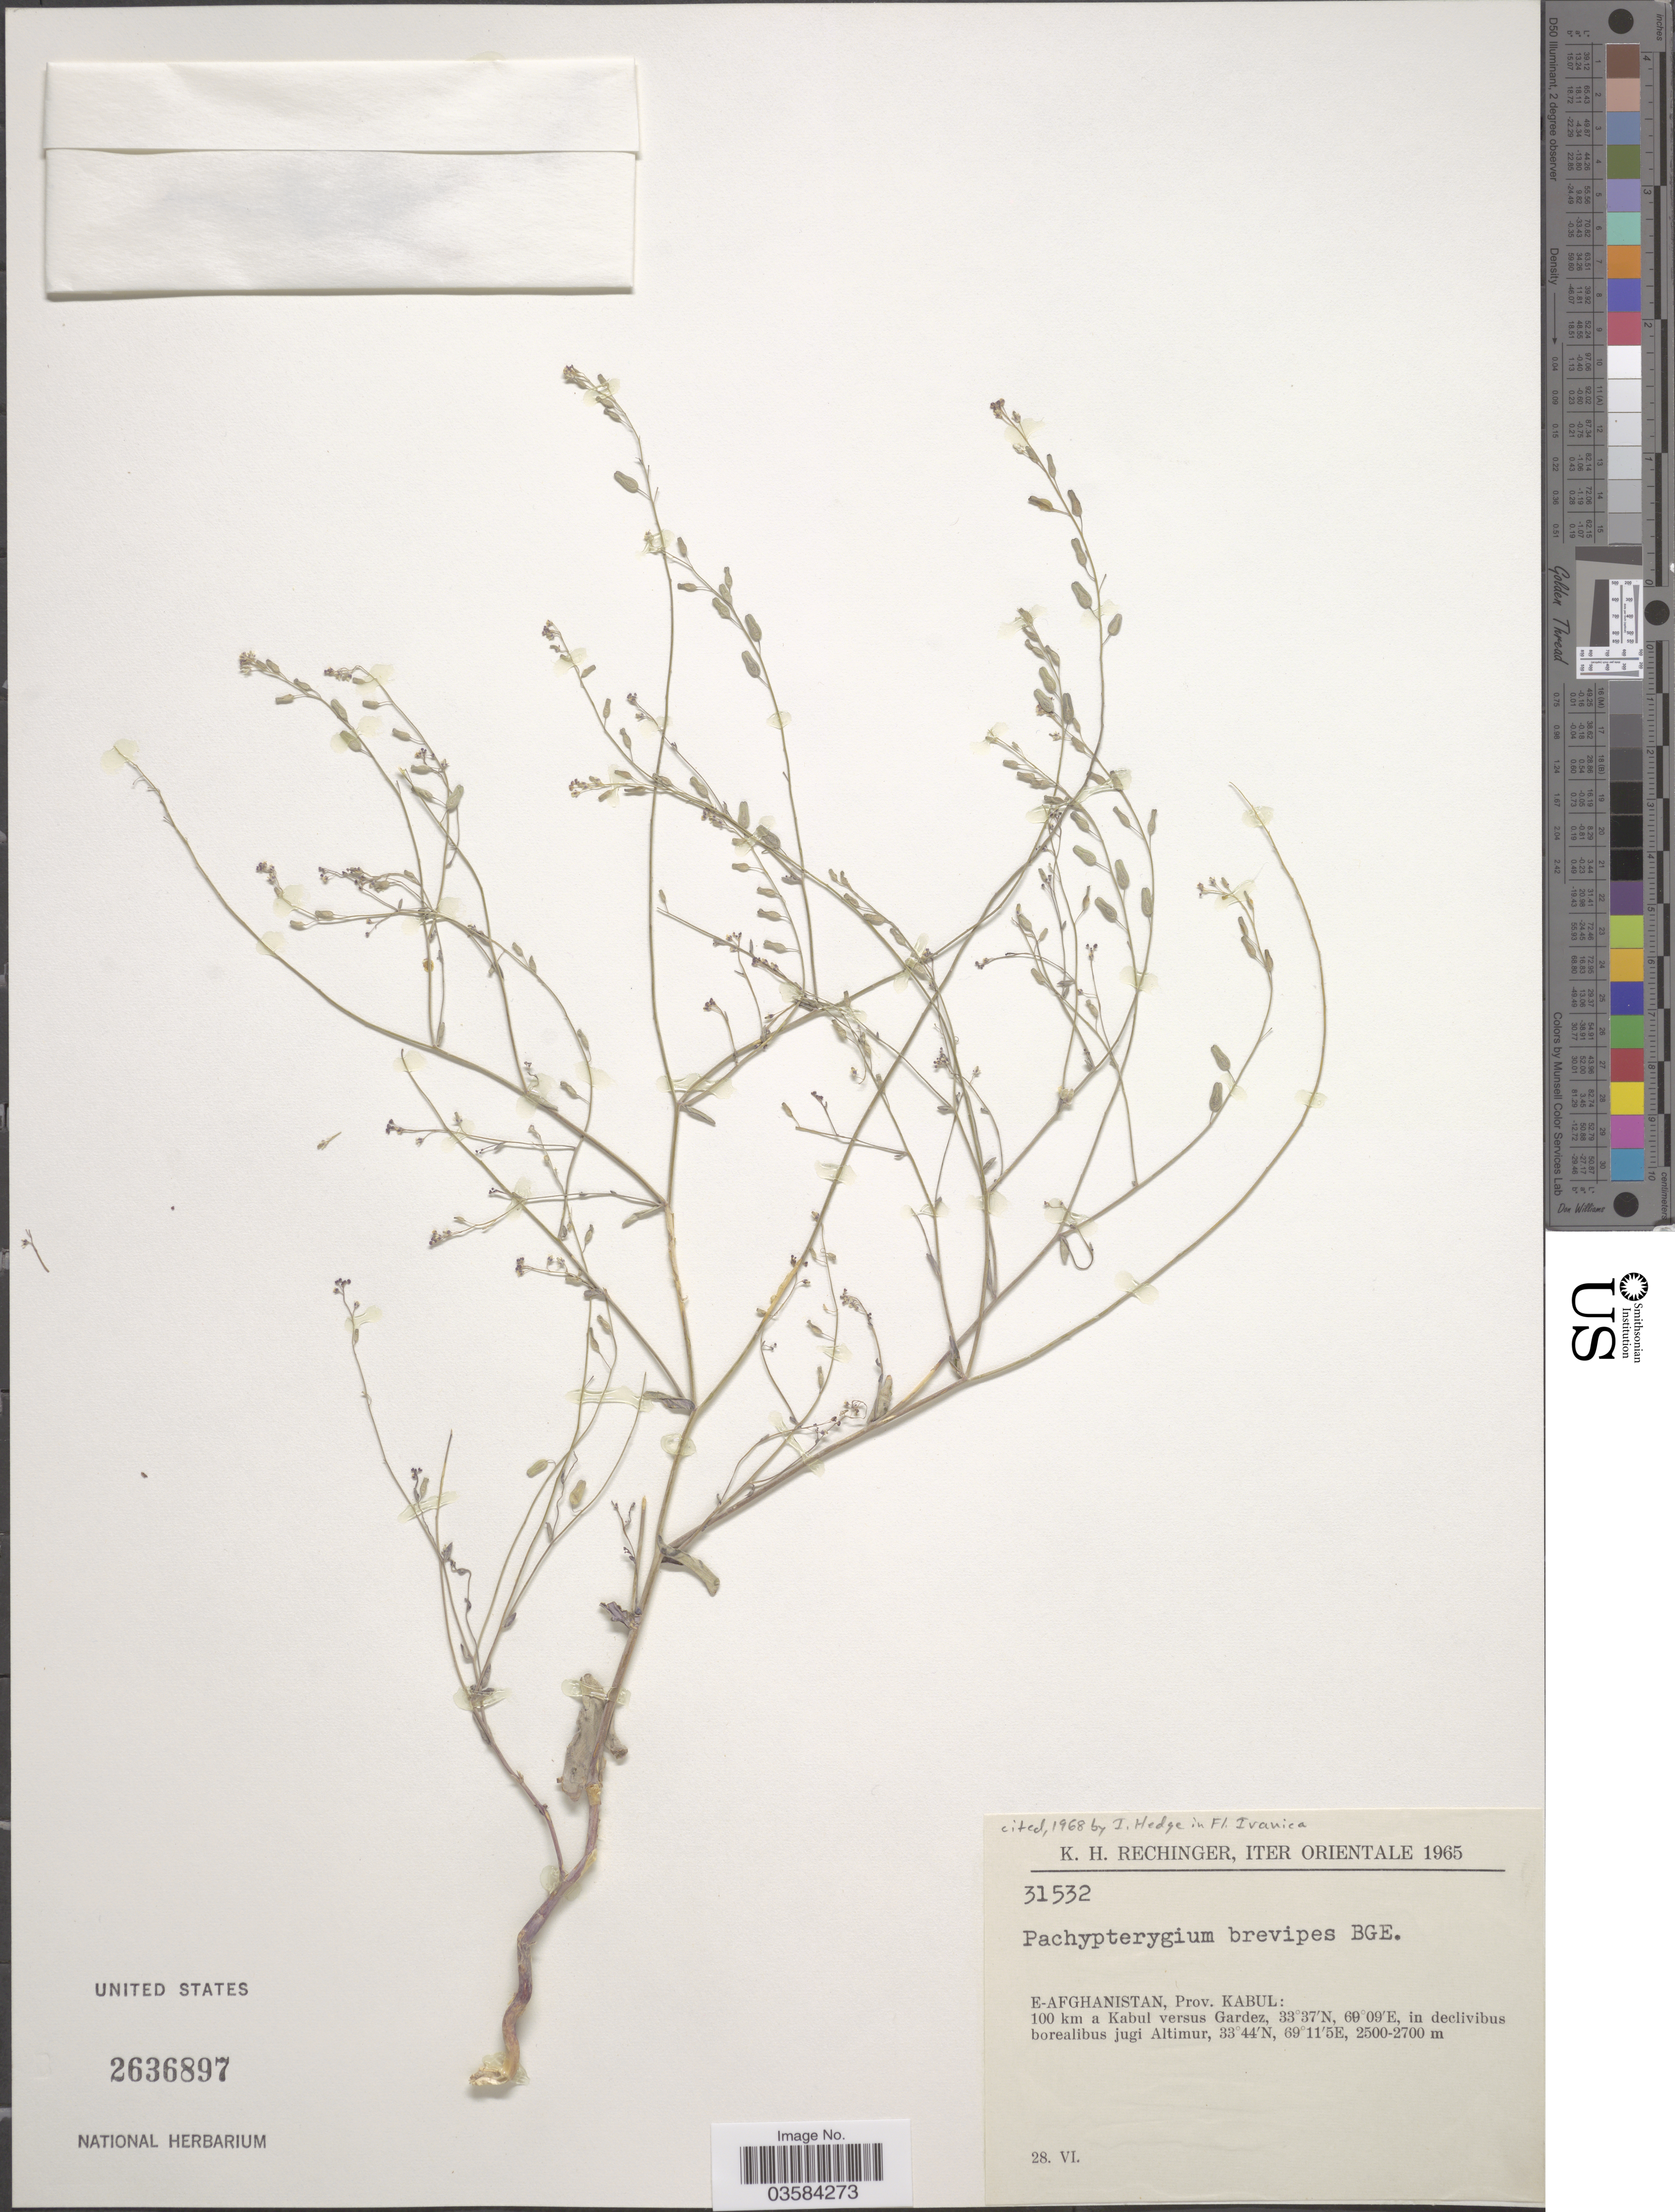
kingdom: Plantae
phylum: Tracheophyta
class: Magnoliopsida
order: Brassicales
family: Brassicaceae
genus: Pachypterygium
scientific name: Pachypterygium brevipes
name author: Bunge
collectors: K. H. Rechinger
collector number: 31532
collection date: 1965-06-28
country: Afghanistan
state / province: Kabul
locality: Iter Orientale. E-Afghanistan. 100 km a Kabul versus Gardez, in declivibus borealibus jugi Altimur.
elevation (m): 2500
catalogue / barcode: US 2636897